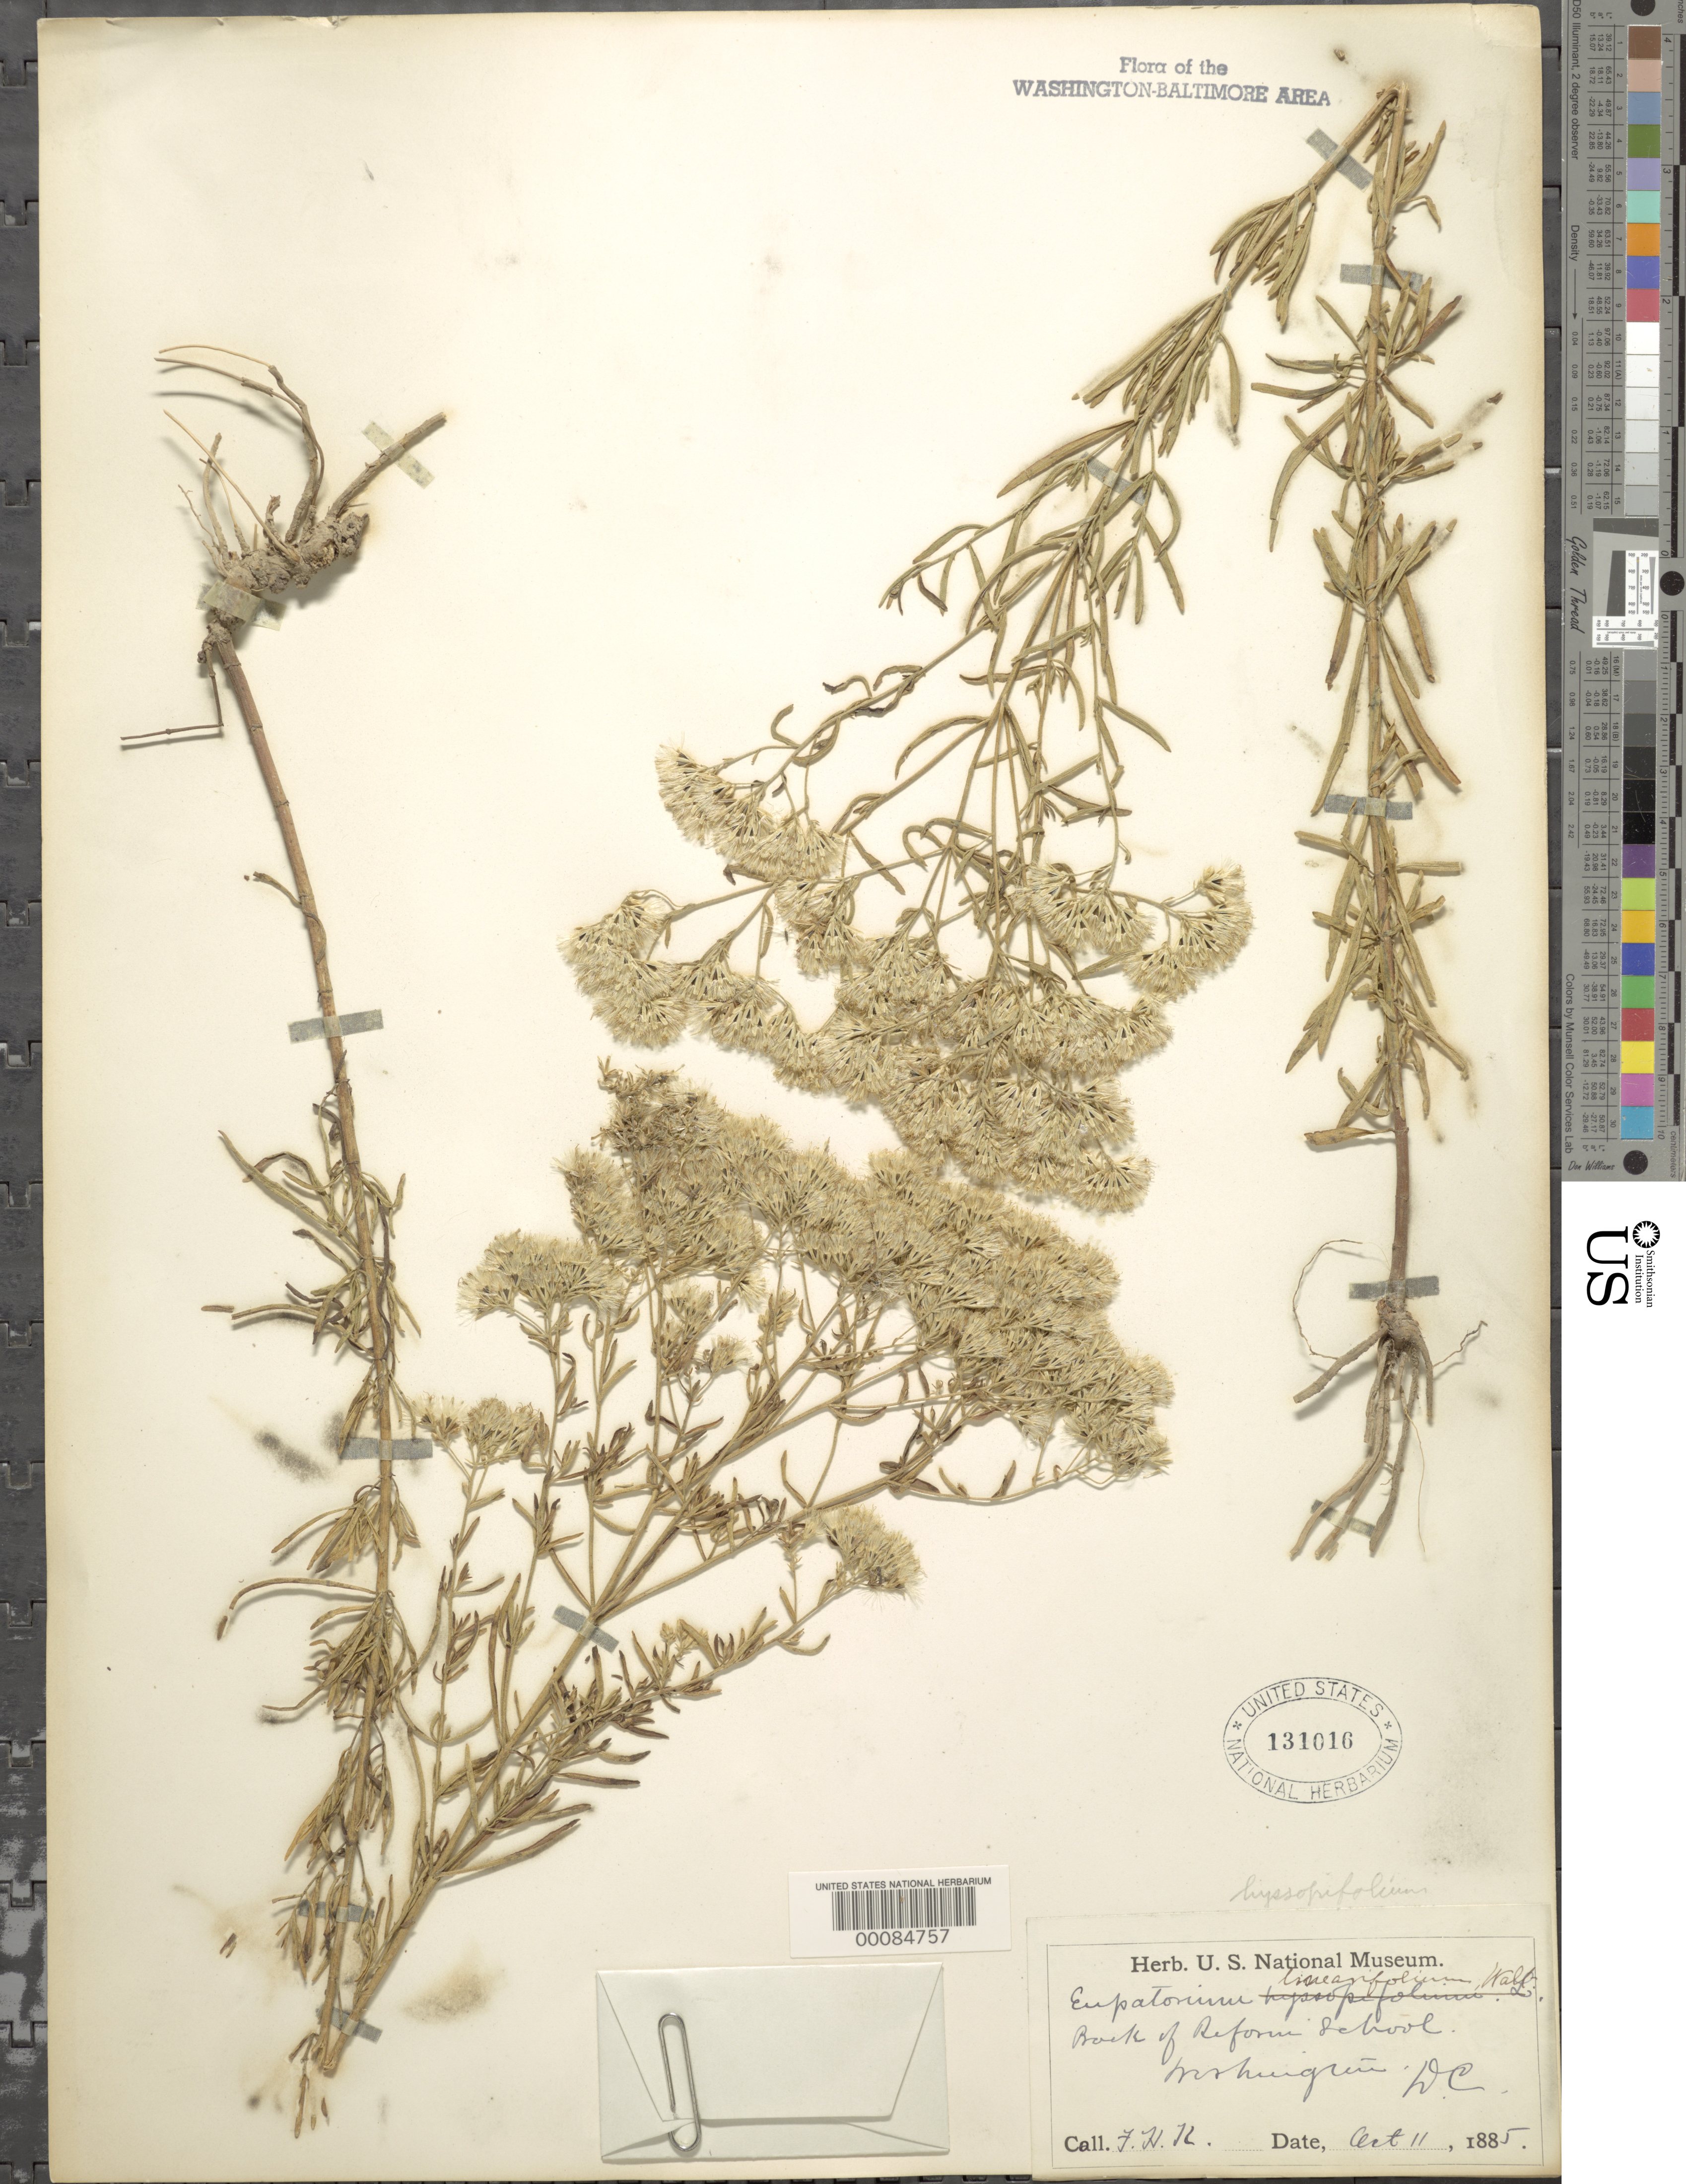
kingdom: Plantae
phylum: Tracheophyta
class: Magnoliopsida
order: Asterales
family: Asteraceae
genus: Eupatorium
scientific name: Eupatorium hyssopifolium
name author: L.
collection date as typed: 11 Oct 1885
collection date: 1885-10-11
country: United States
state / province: District of Columbia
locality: Reform School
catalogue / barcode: US 131016